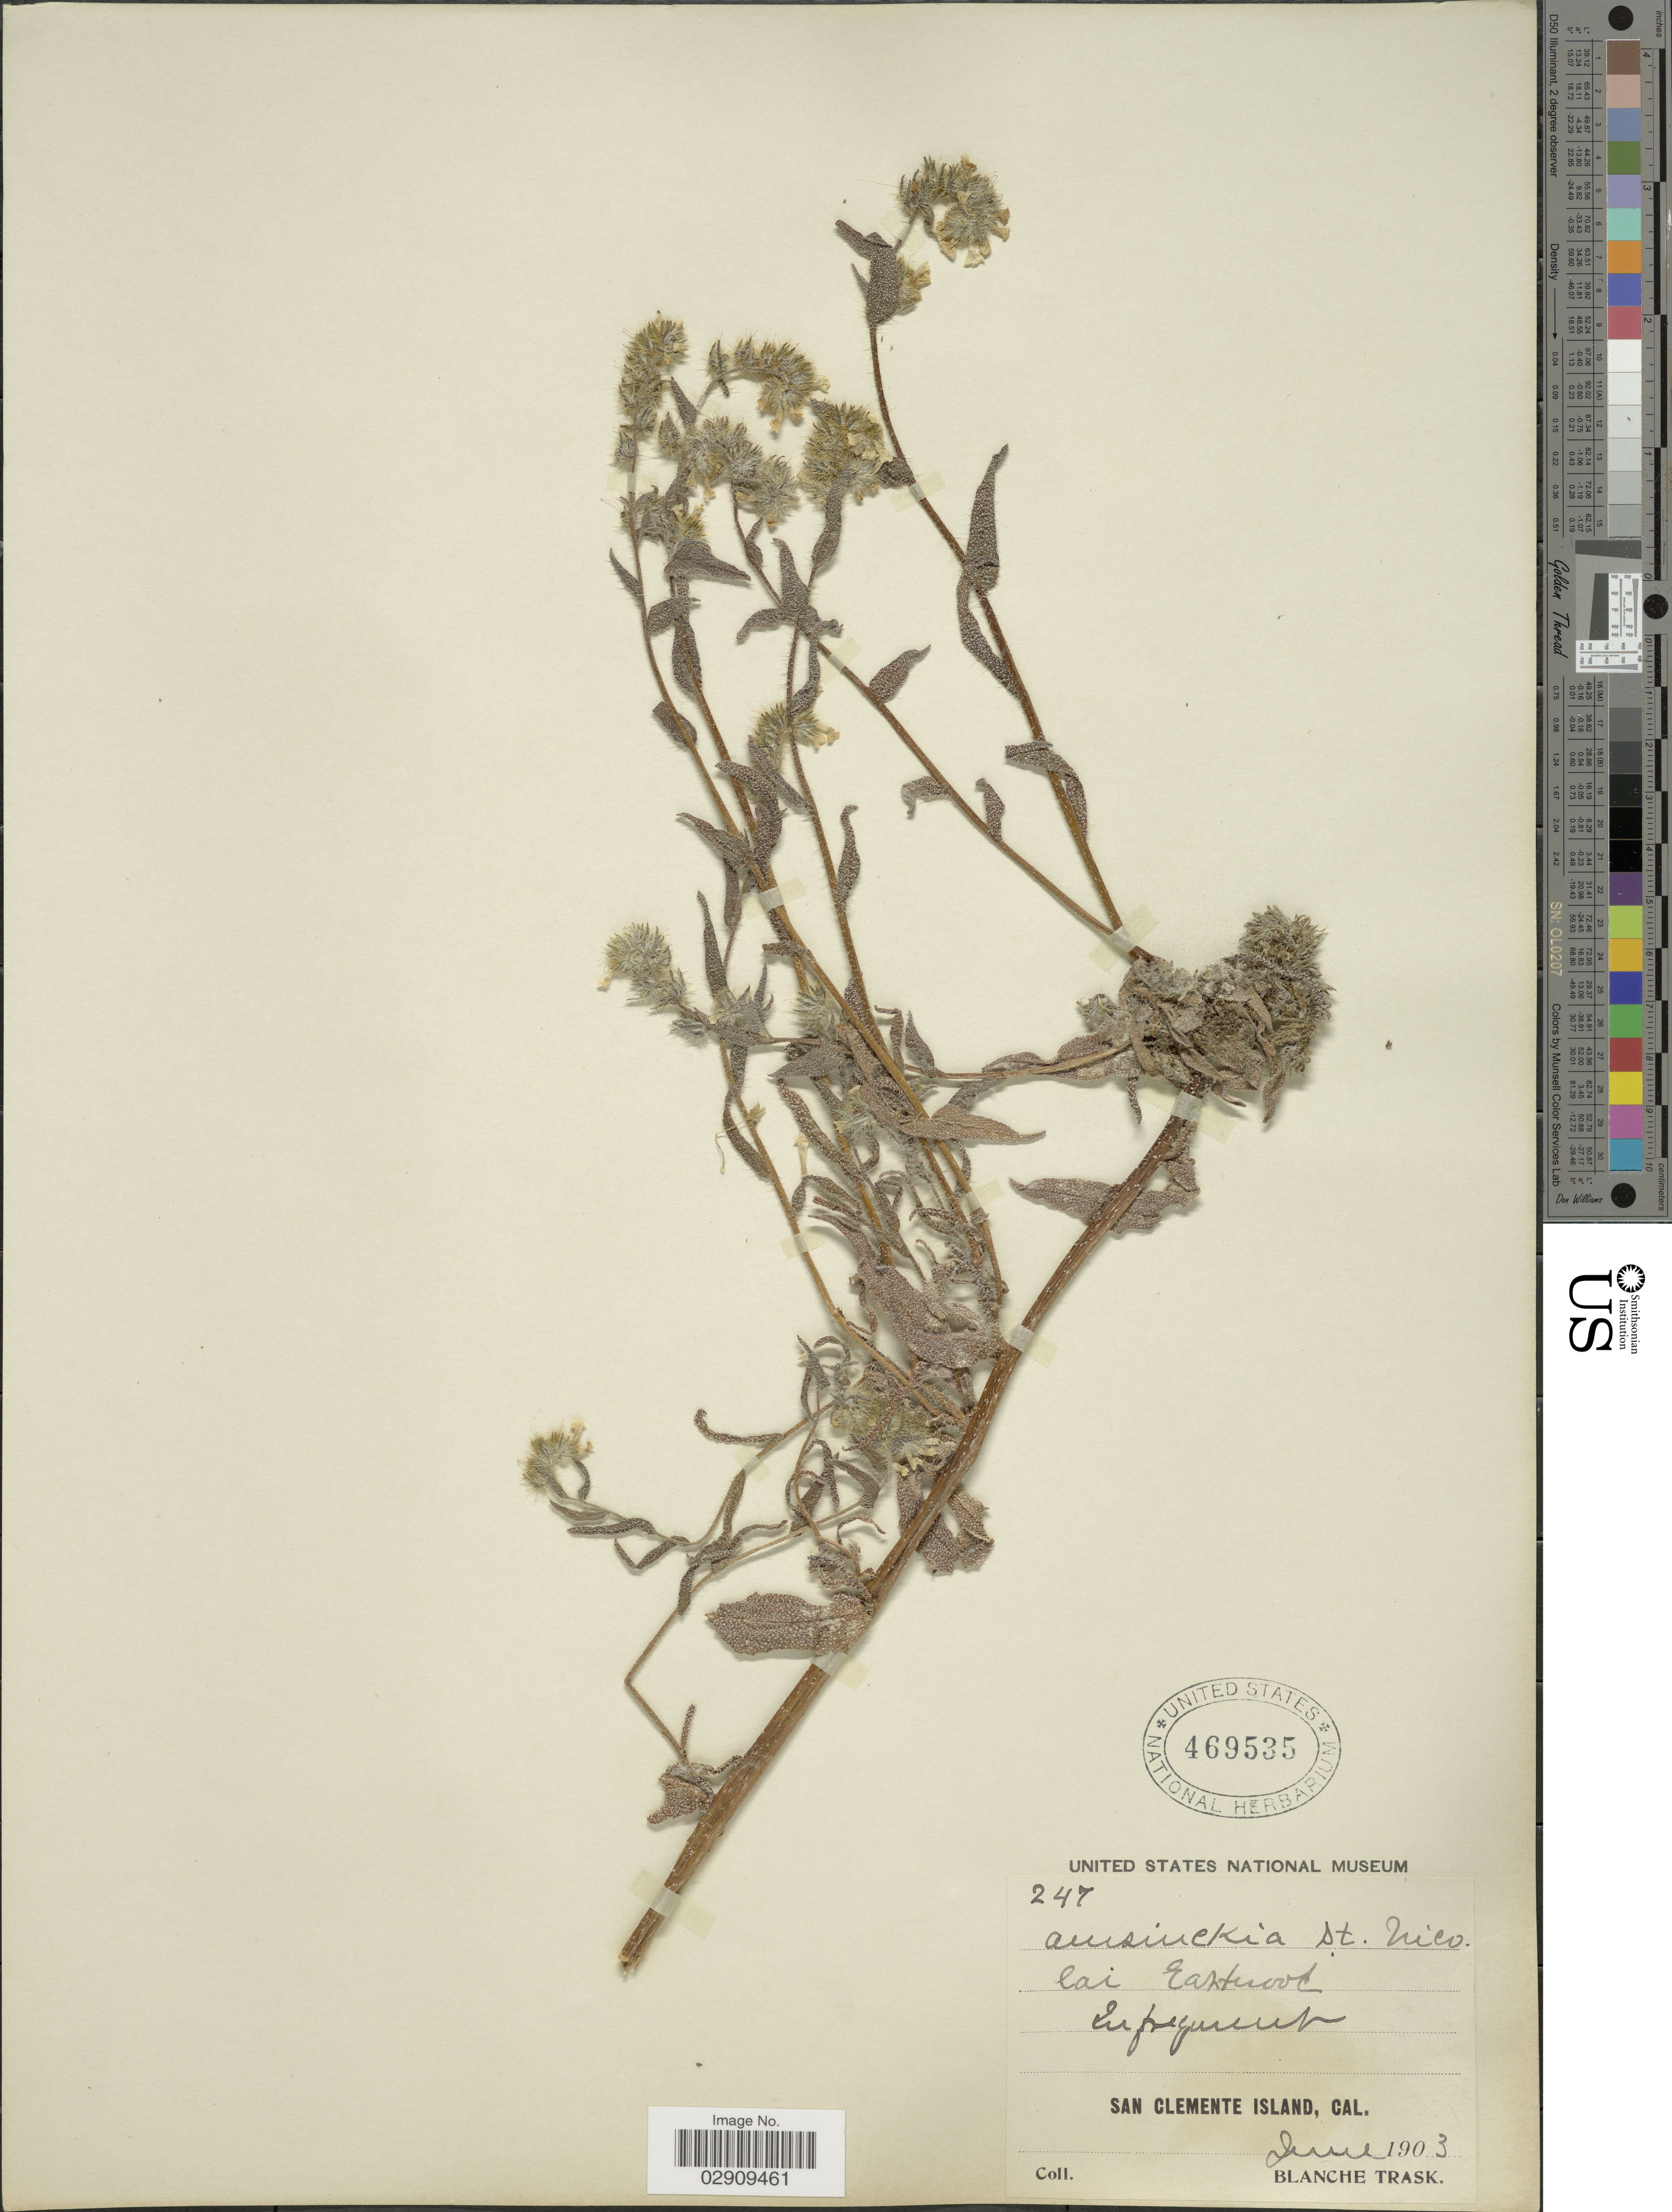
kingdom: Plantae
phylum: Tracheophyta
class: Magnoliopsida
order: Boraginales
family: Boraginaceae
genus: Amsinckia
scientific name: Amsinckia saint-nicolai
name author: Eastw.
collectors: B. Trask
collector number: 247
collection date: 1903-06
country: United States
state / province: California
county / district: Los Angeles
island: San Clemente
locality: San Clemente Island.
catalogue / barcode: US 469535